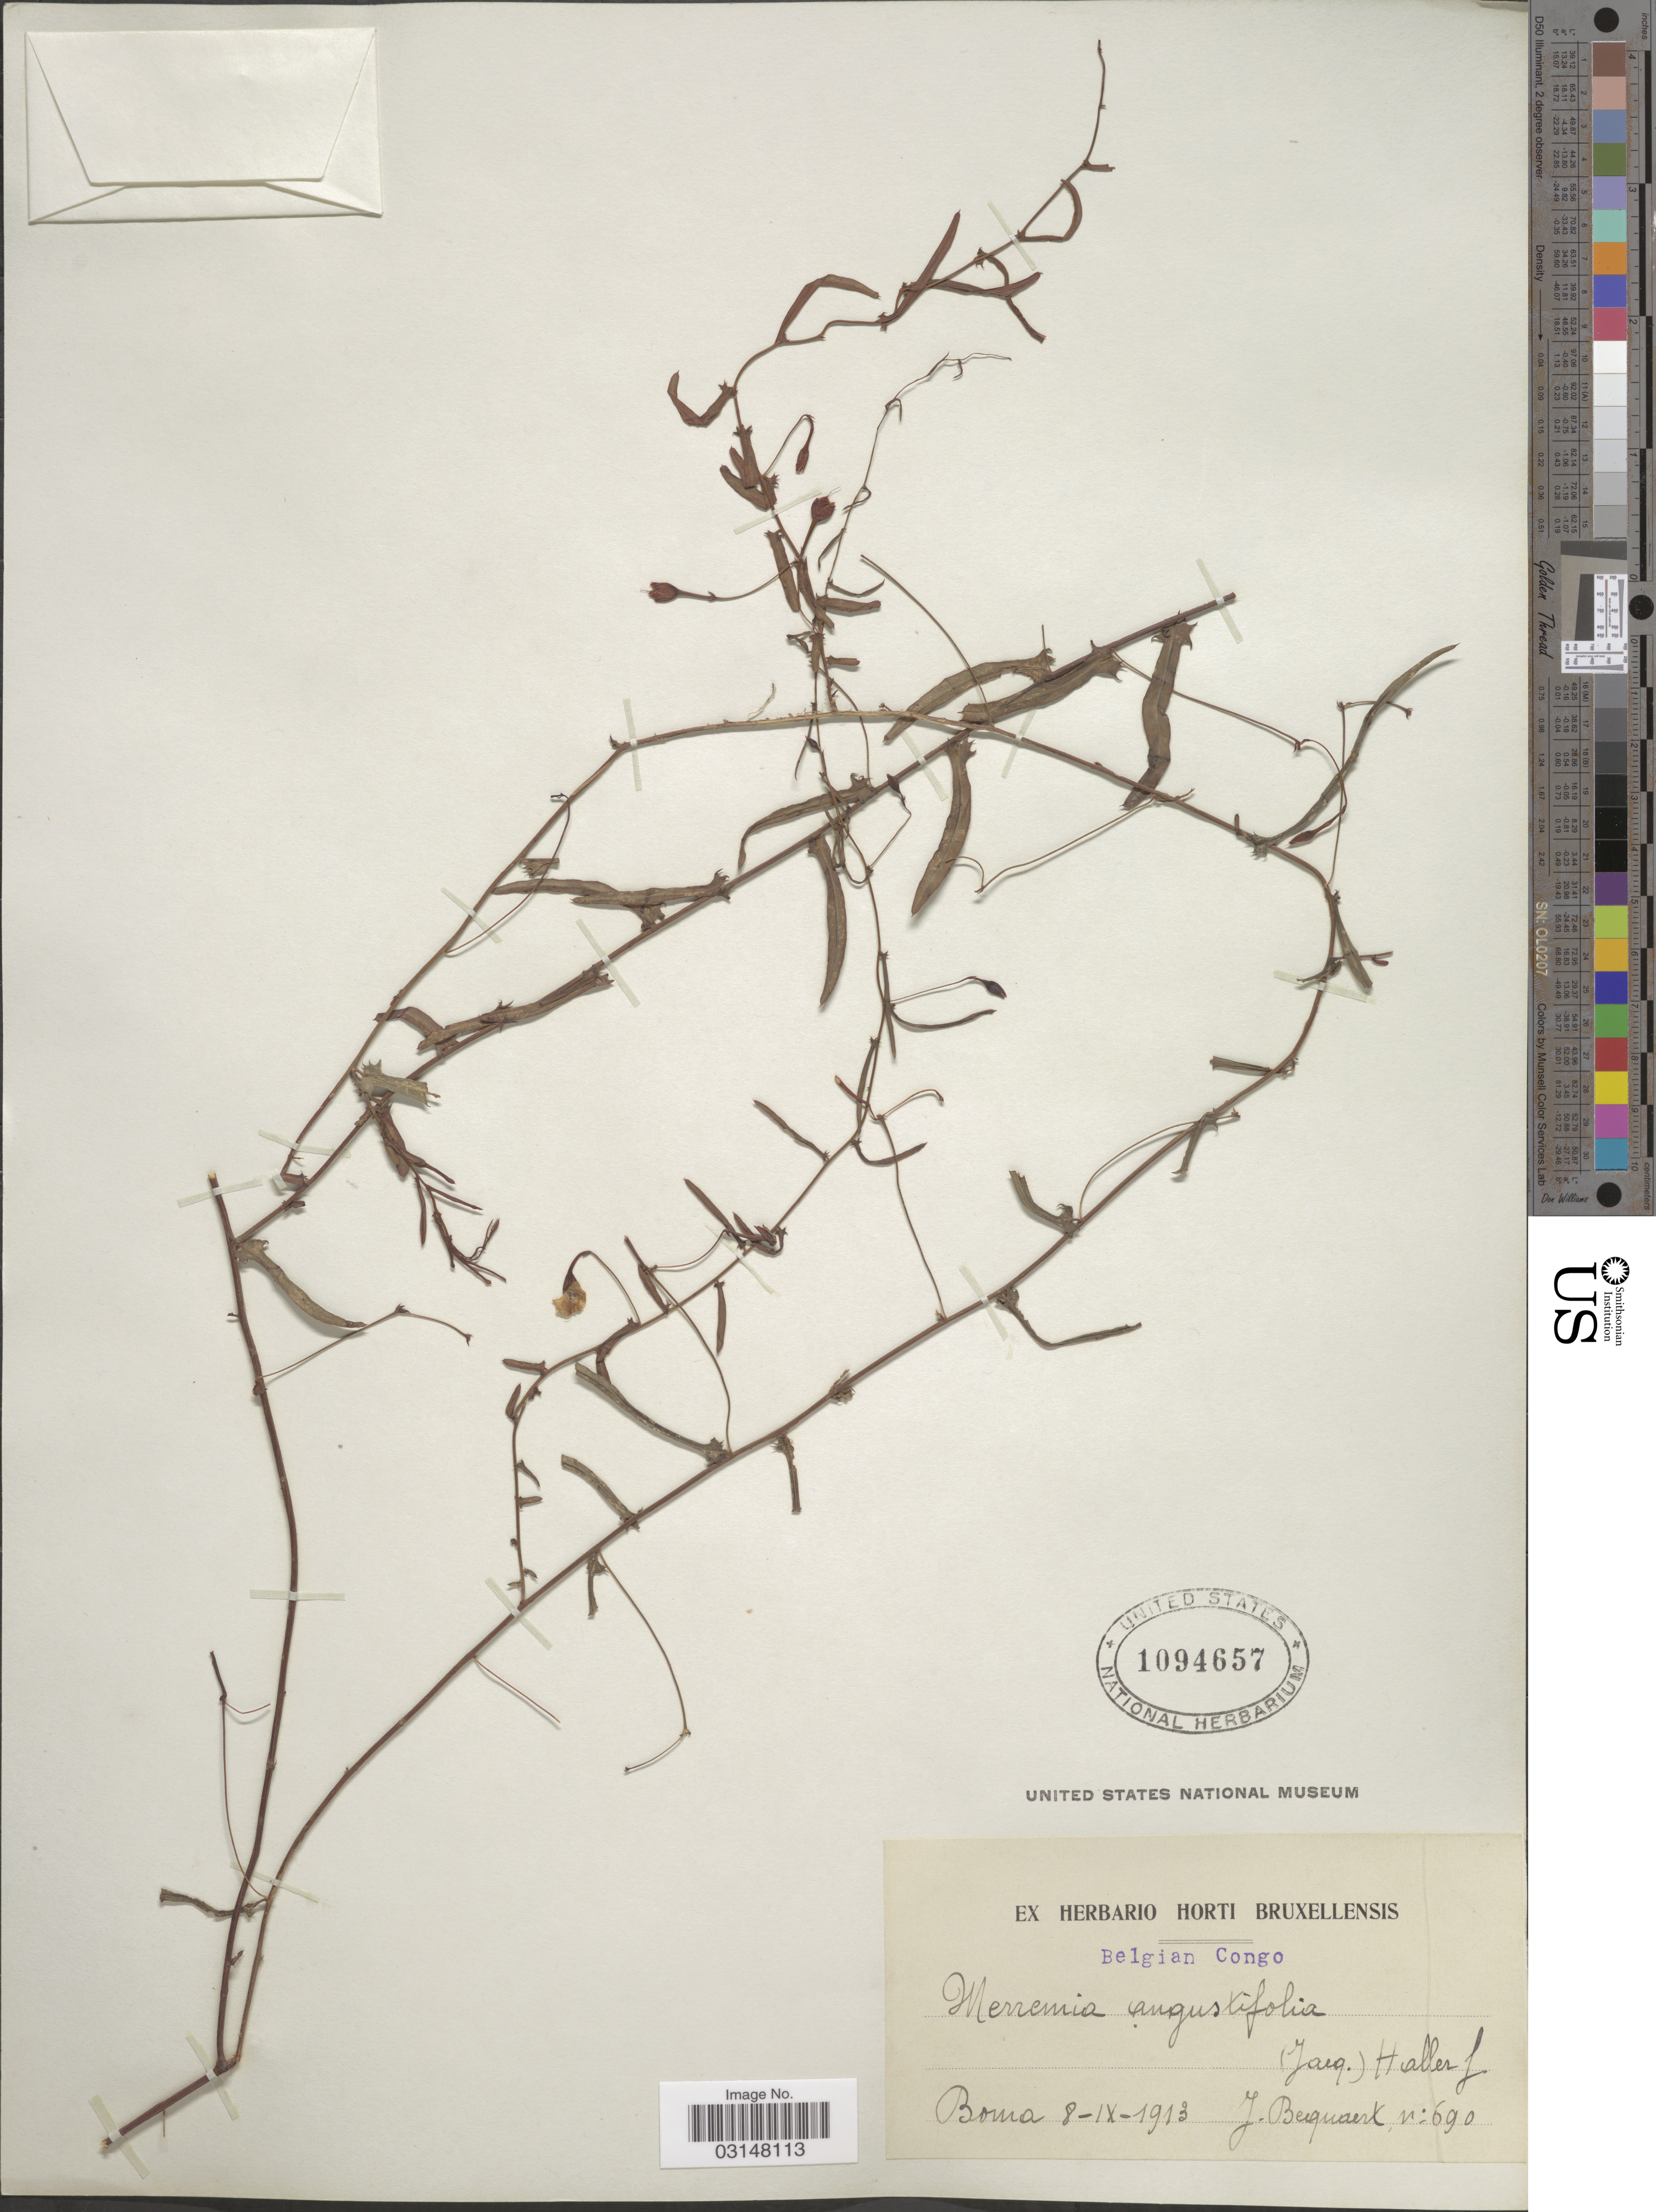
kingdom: Plantae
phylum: Tracheophyta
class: Magnoliopsida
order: Solanales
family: Convolvulaceae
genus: Xenostegia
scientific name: Xenostegia tridentata subsp. angustifolia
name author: Lejoly & Lisowski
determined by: Strong, Mark T., (BOT), Smithsonian Institution - National Museum of Natural History (UNITED STATES)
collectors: J. Bequaert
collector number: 690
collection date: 1913-09-08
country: Congo, Democratic Republic of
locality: Belgian Congo. Boma.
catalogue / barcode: US 1094657